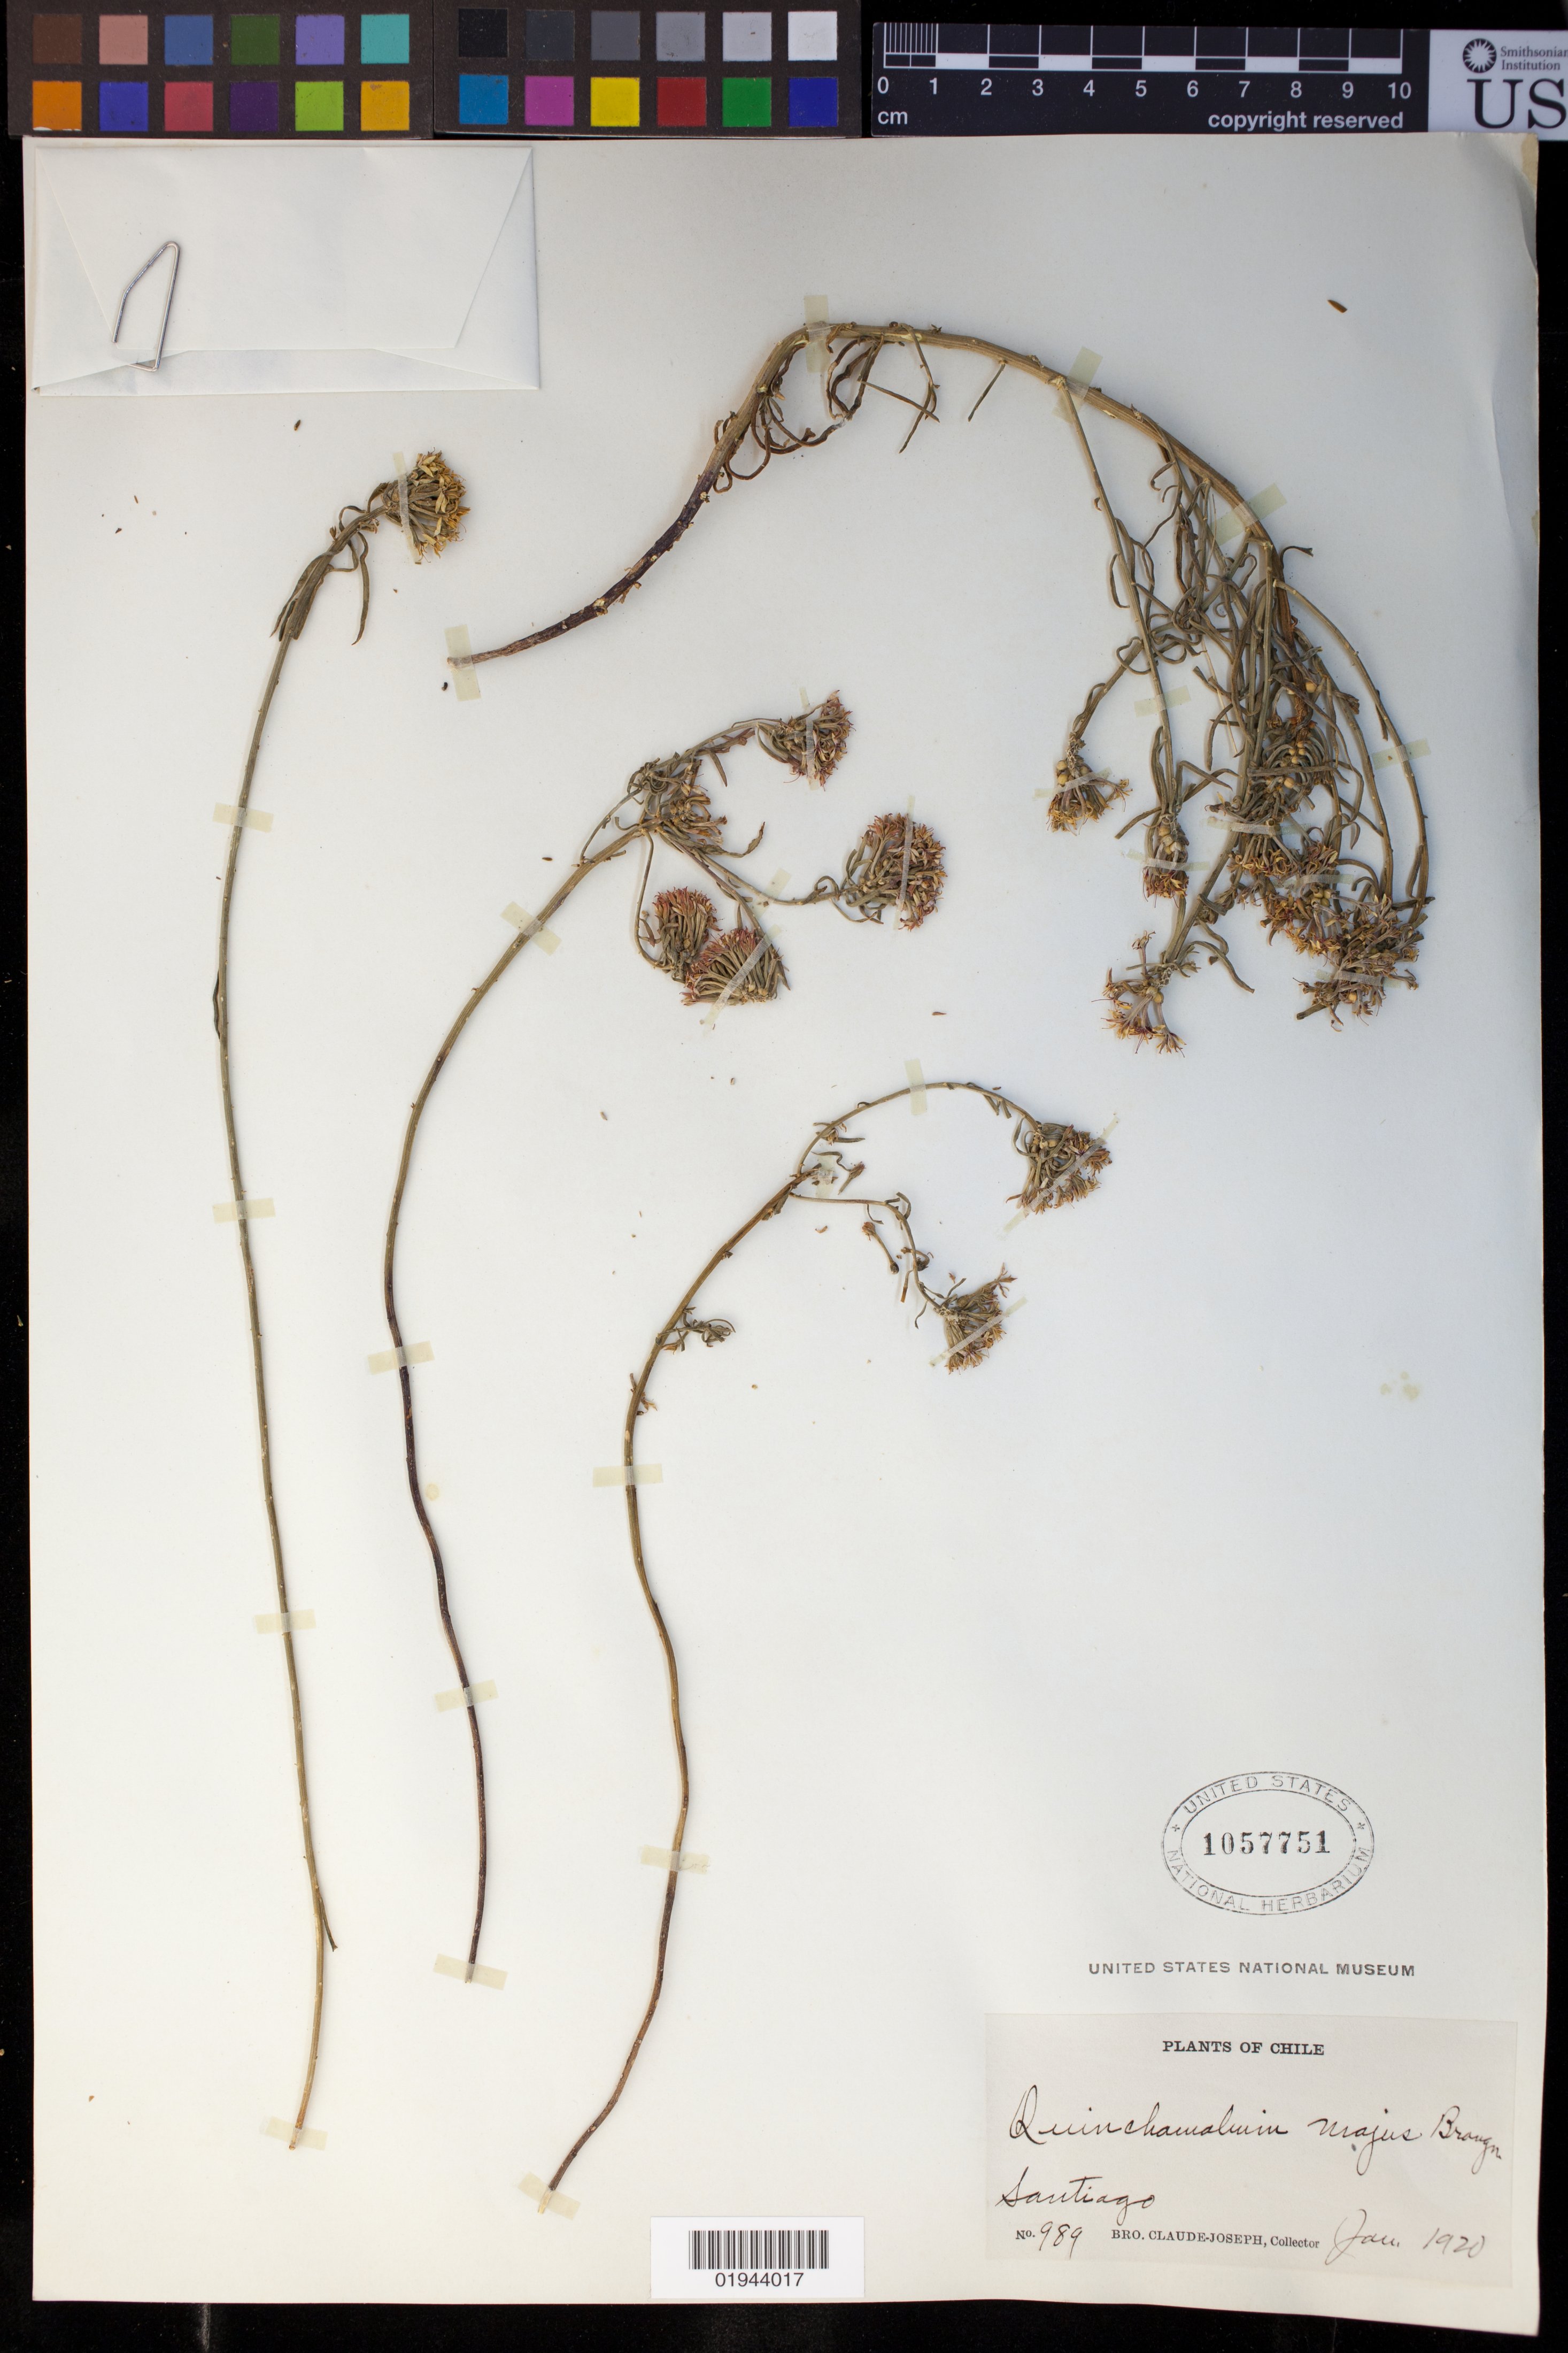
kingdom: Plantae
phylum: Tracheophyta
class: Magnoliopsida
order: Santalales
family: Schoepfiaceae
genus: Quinchamalium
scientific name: Quinchamalium majus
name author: Brongn.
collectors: Bro. Claude-Joseph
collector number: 989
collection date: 1920-01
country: Chile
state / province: Región Metropolitana (RM)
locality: Santiago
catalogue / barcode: US 1057751